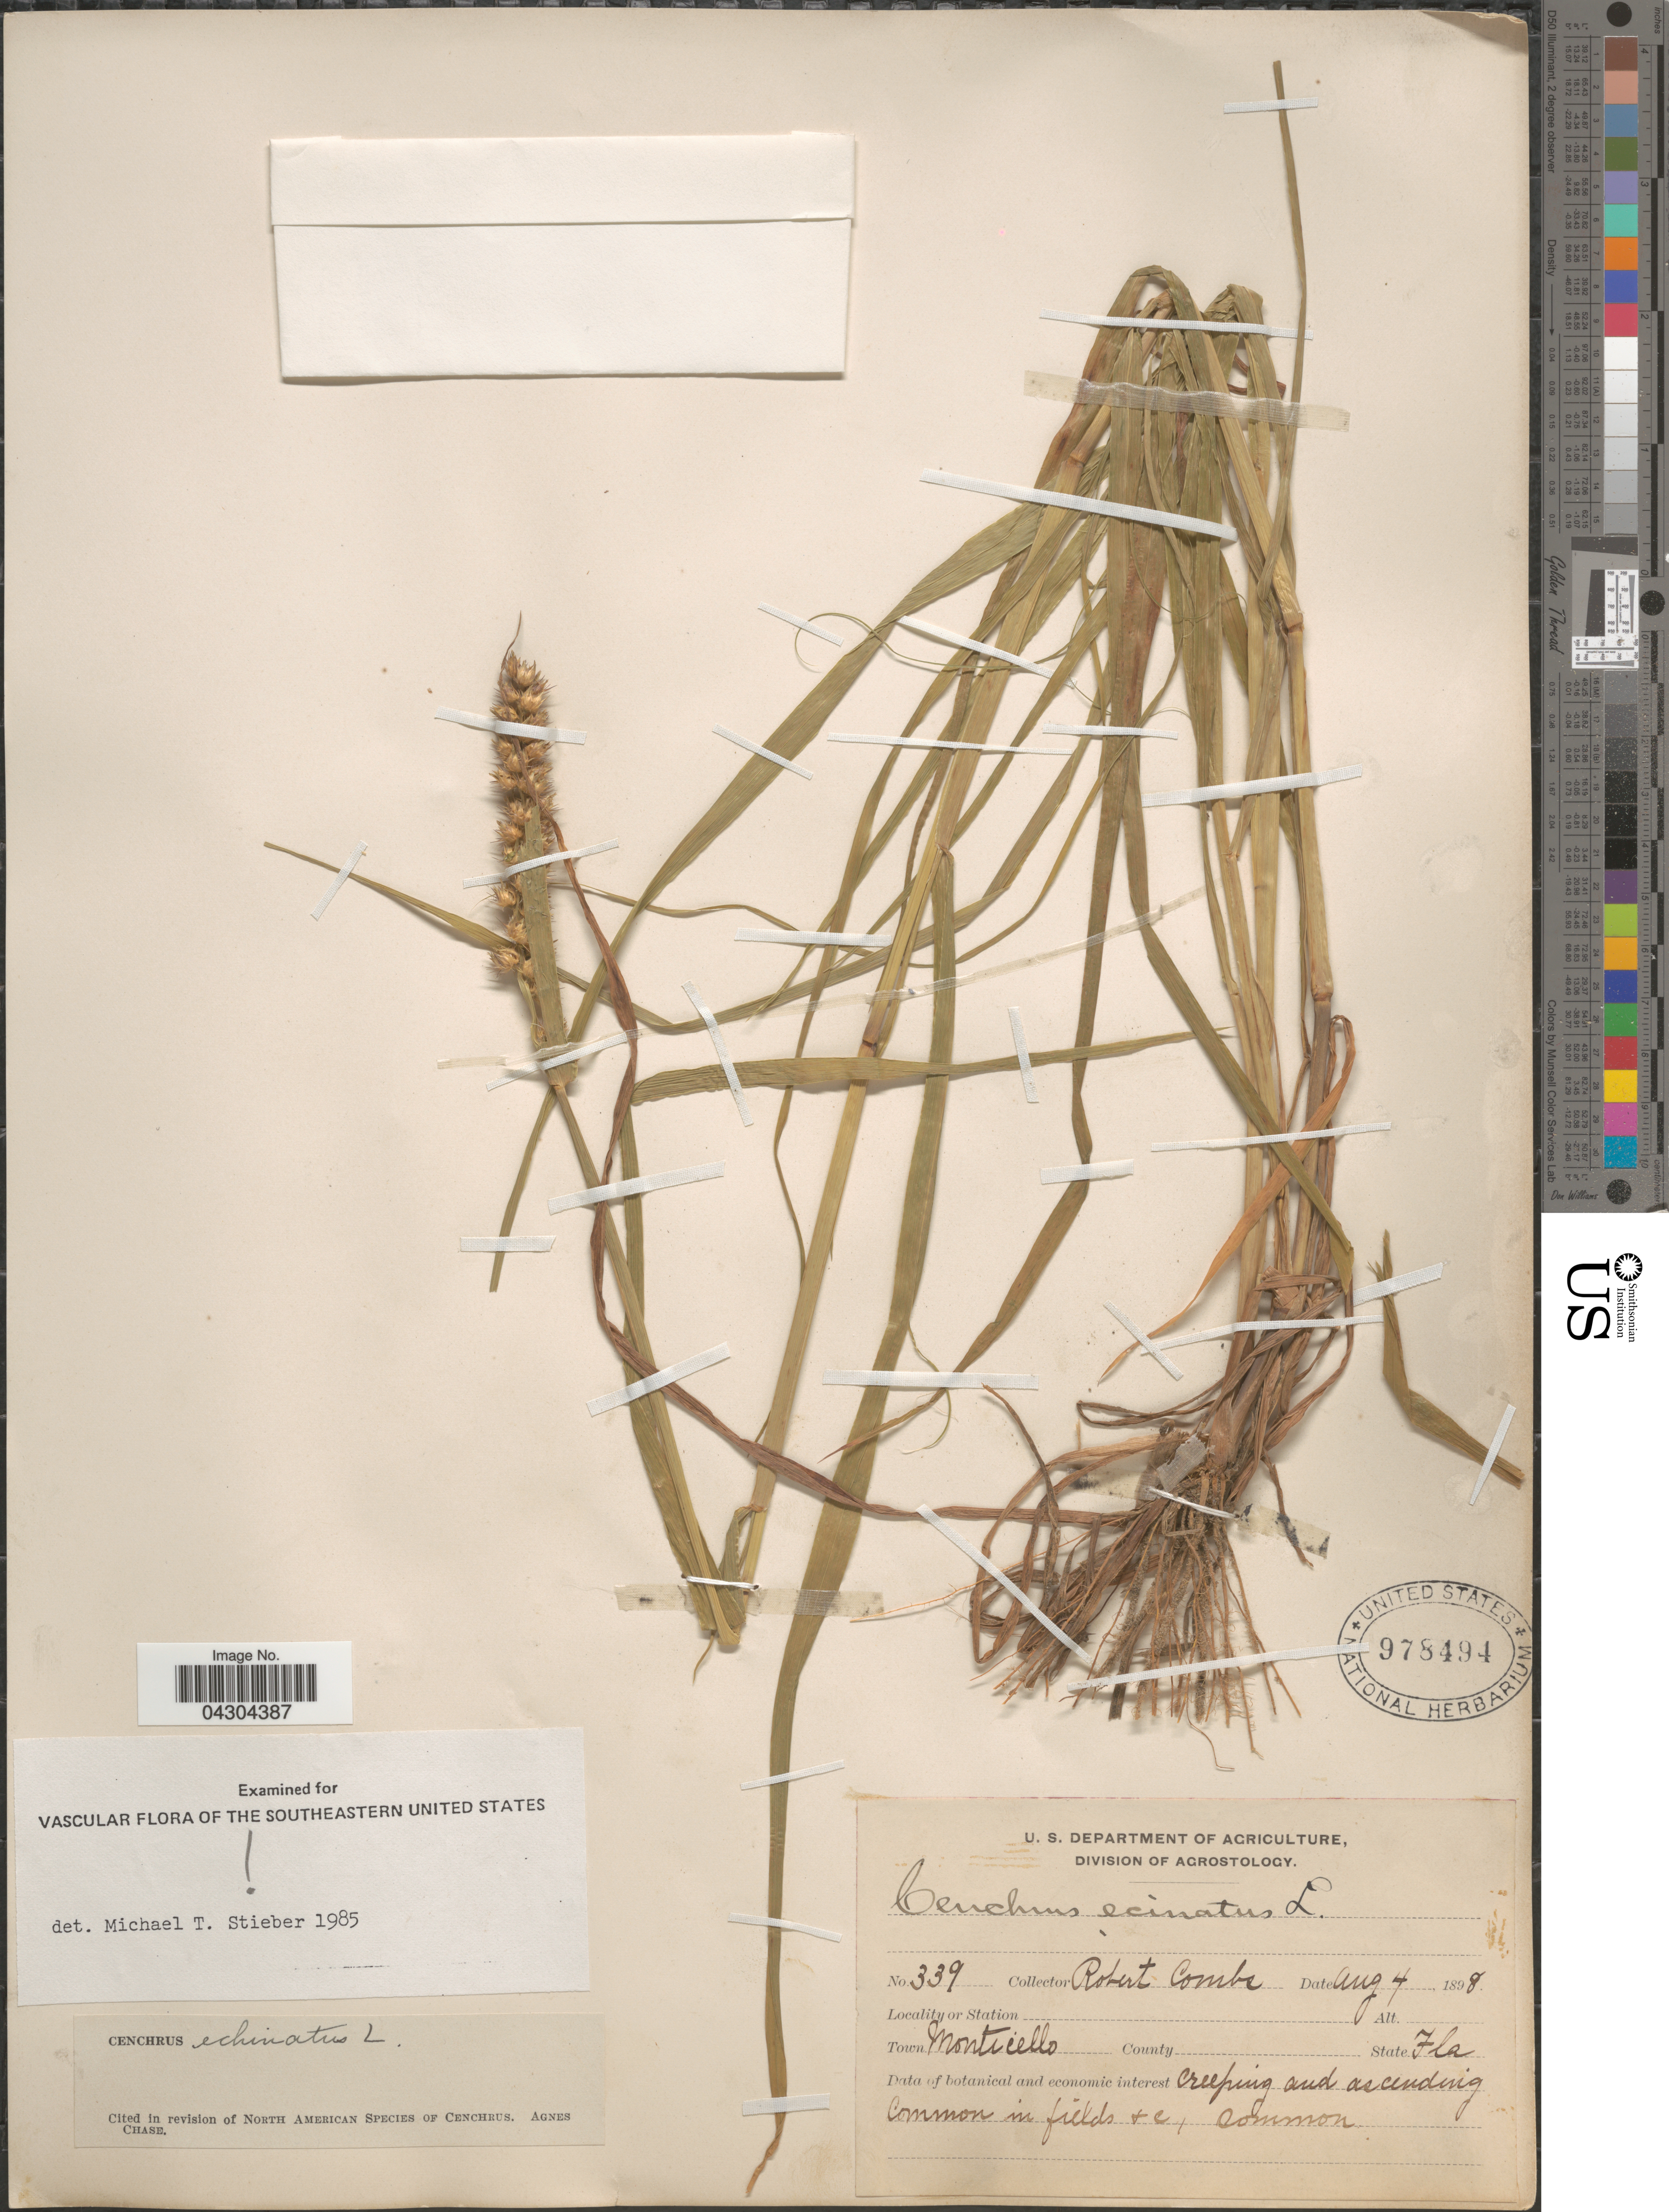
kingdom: Plantae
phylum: Tracheophyta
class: Liliopsida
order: Poales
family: Poaceae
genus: Cenchrus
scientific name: Cenchrus echinatus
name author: L.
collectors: R. Combs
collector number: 339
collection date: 1898-08-04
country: United States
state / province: Florida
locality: Town Monticello.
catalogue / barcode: US 978494